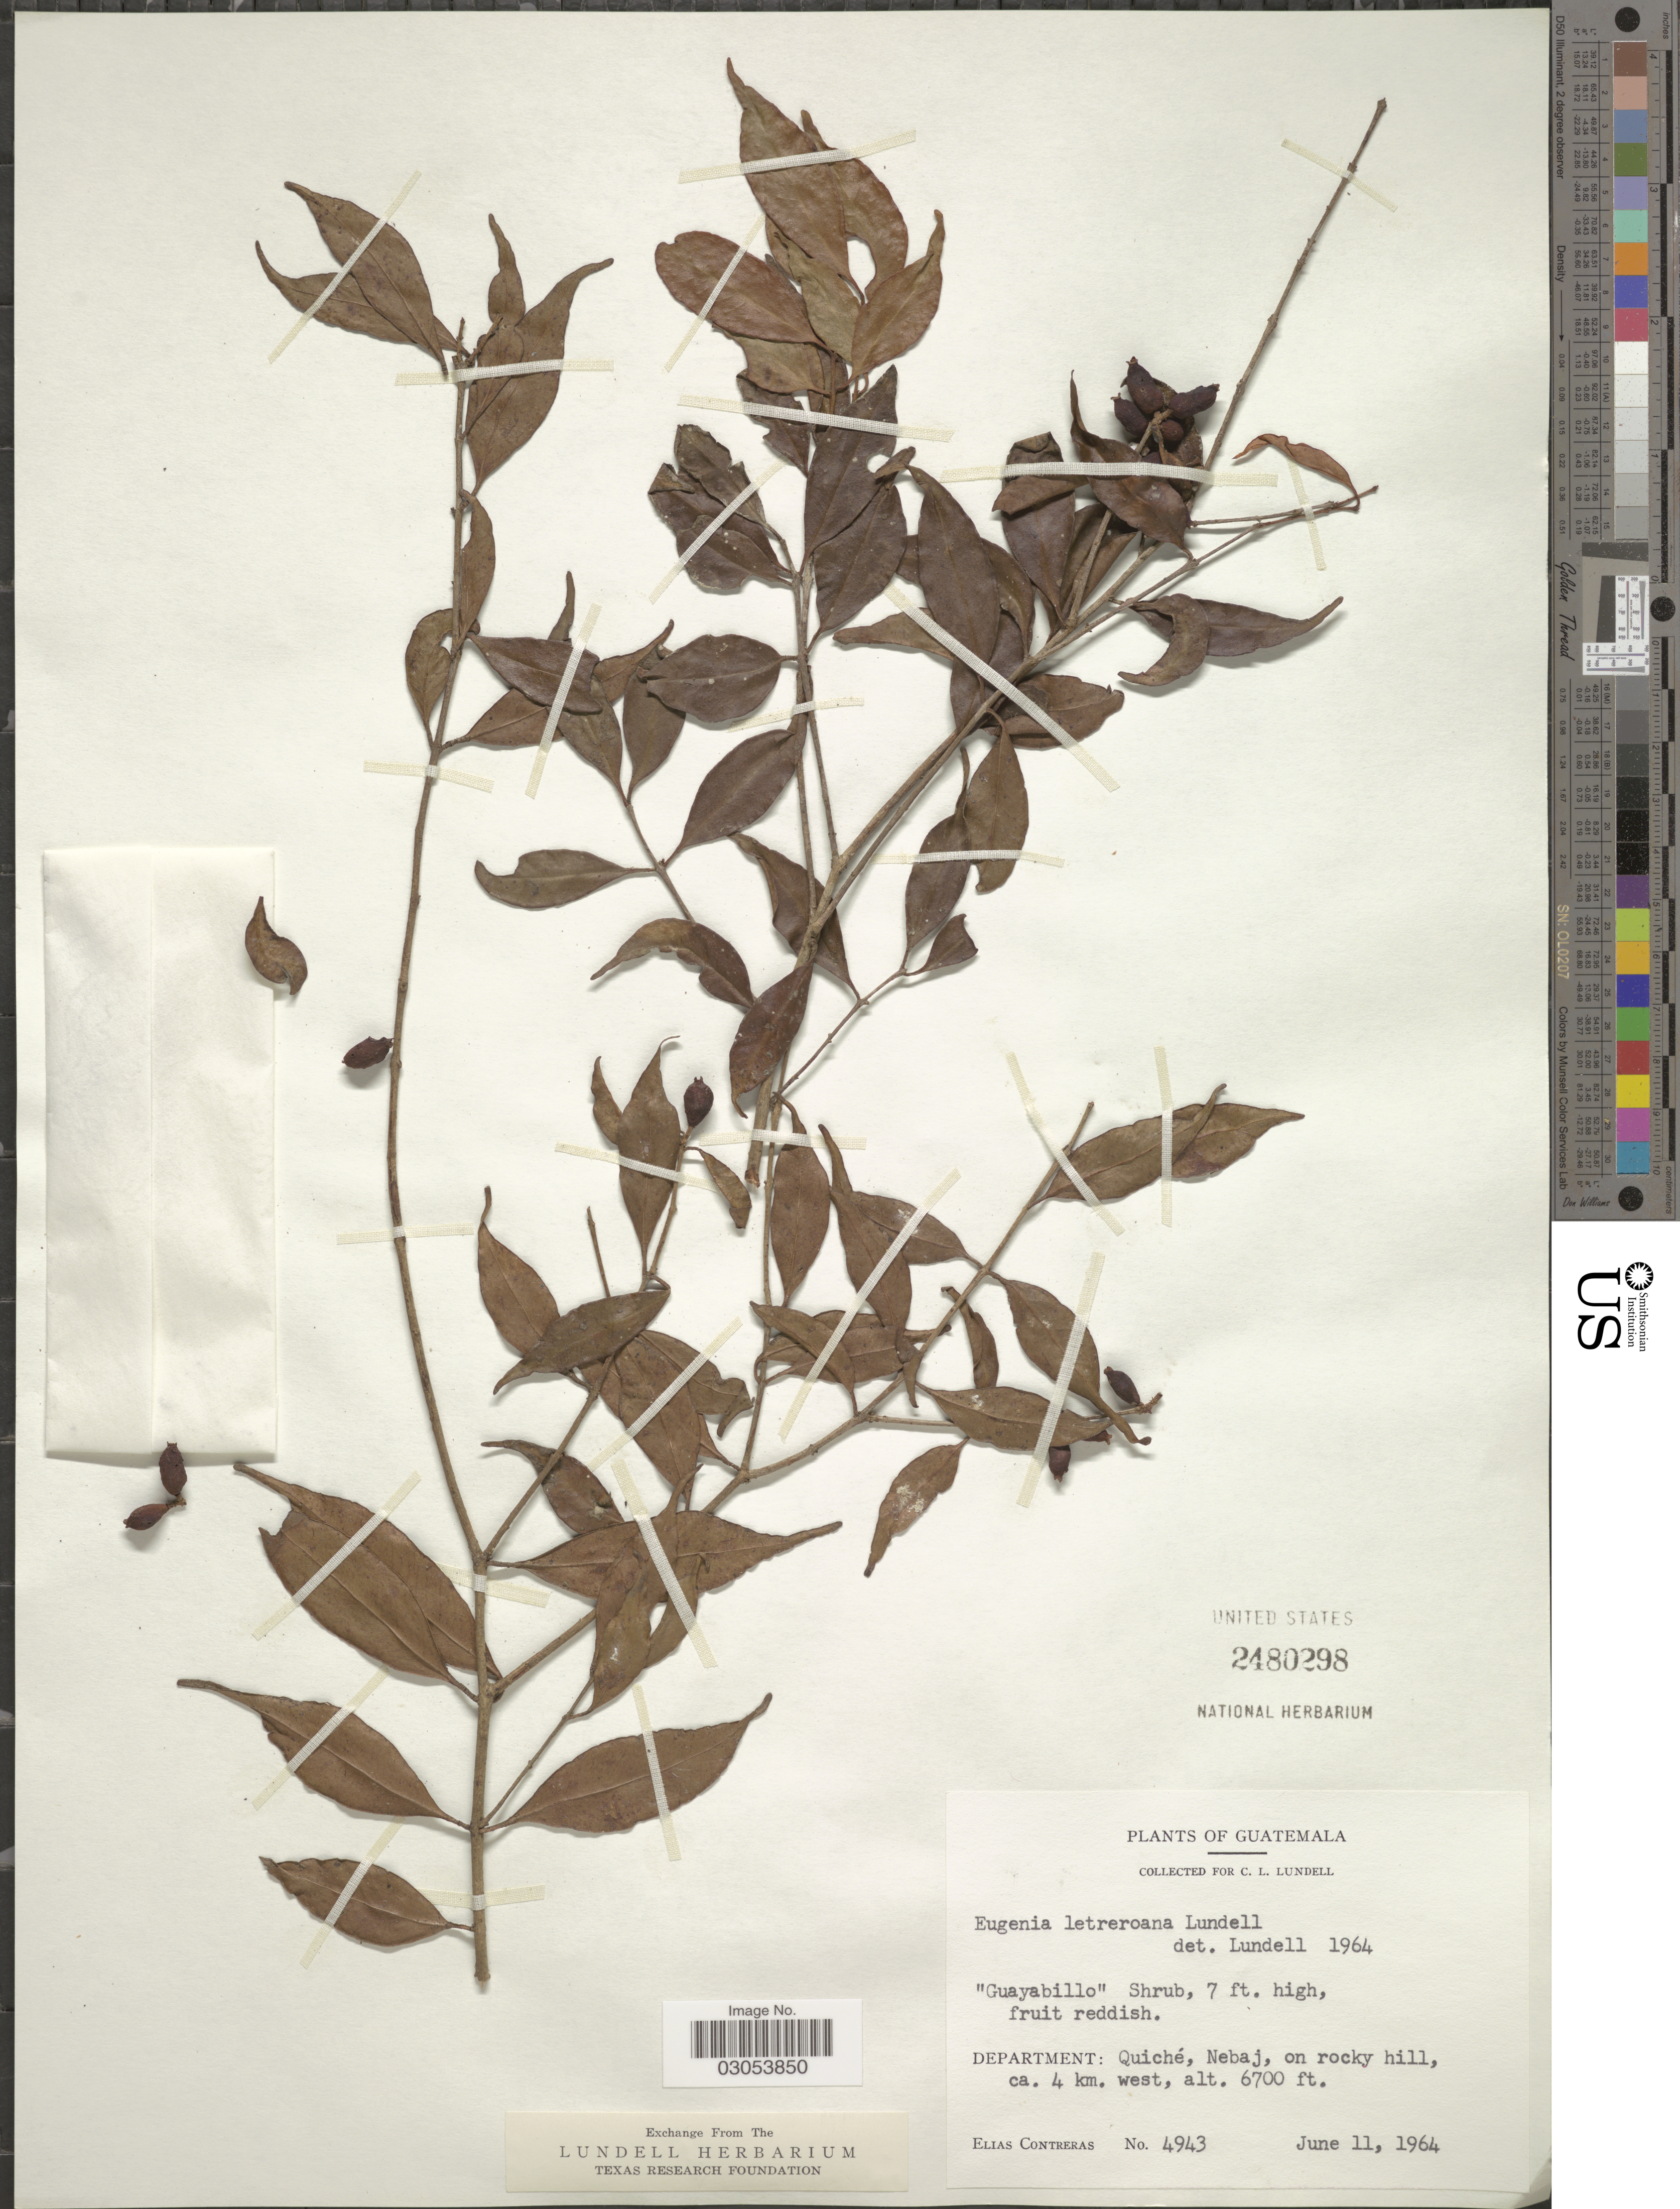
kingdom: Plantae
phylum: Tracheophyta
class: Magnoliopsida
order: Myrtales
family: Myrtaceae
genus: Eugenia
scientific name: Eugenia letreroana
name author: Lundell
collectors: E. Contreras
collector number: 4943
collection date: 1964-06-11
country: Guatemala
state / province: El Quiché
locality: Department: Quiché, Nebaj, on rocky hill, ca. 4 km. west.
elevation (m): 2042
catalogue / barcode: US 2480298